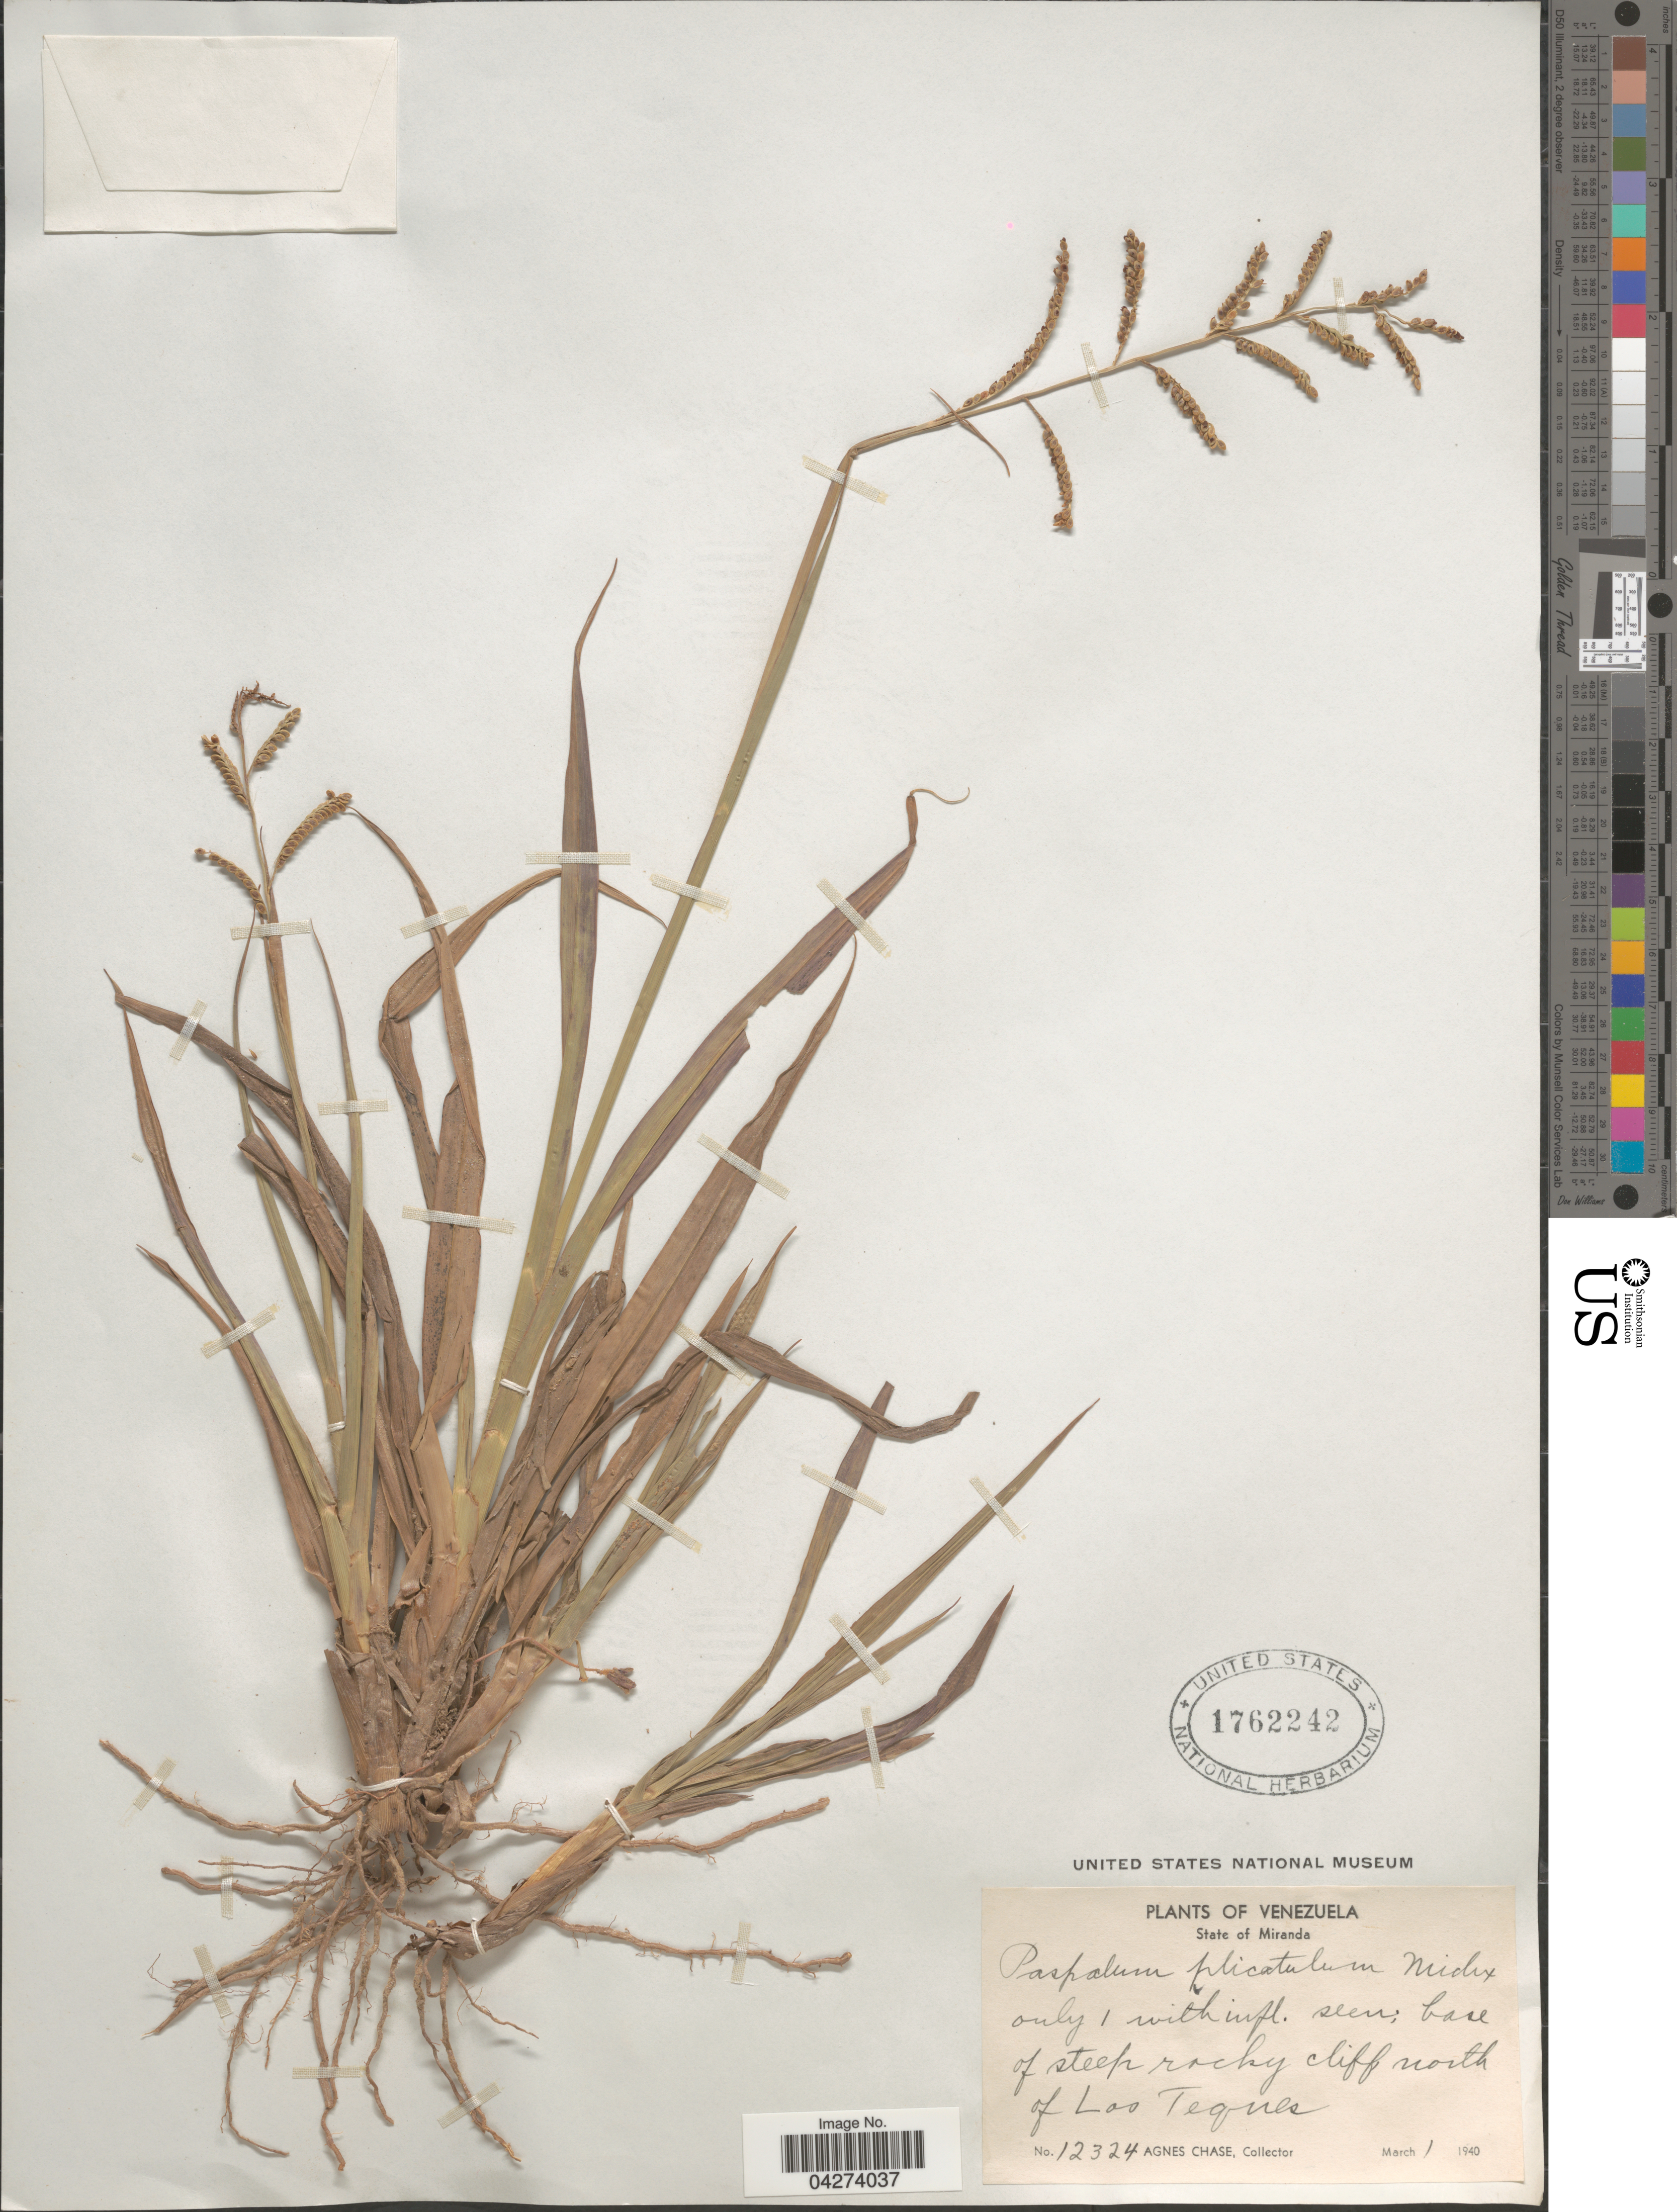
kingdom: Plantae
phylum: Tracheophyta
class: Liliopsida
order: Poales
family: Poaceae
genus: Paspalum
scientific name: Paspalum plicatulum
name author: Michx.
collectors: A. Chase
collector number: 12324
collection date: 1940-03-01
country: Venezuela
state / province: Miranda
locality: Steep rocky cliff north of Las Teques.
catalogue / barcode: US 1762242